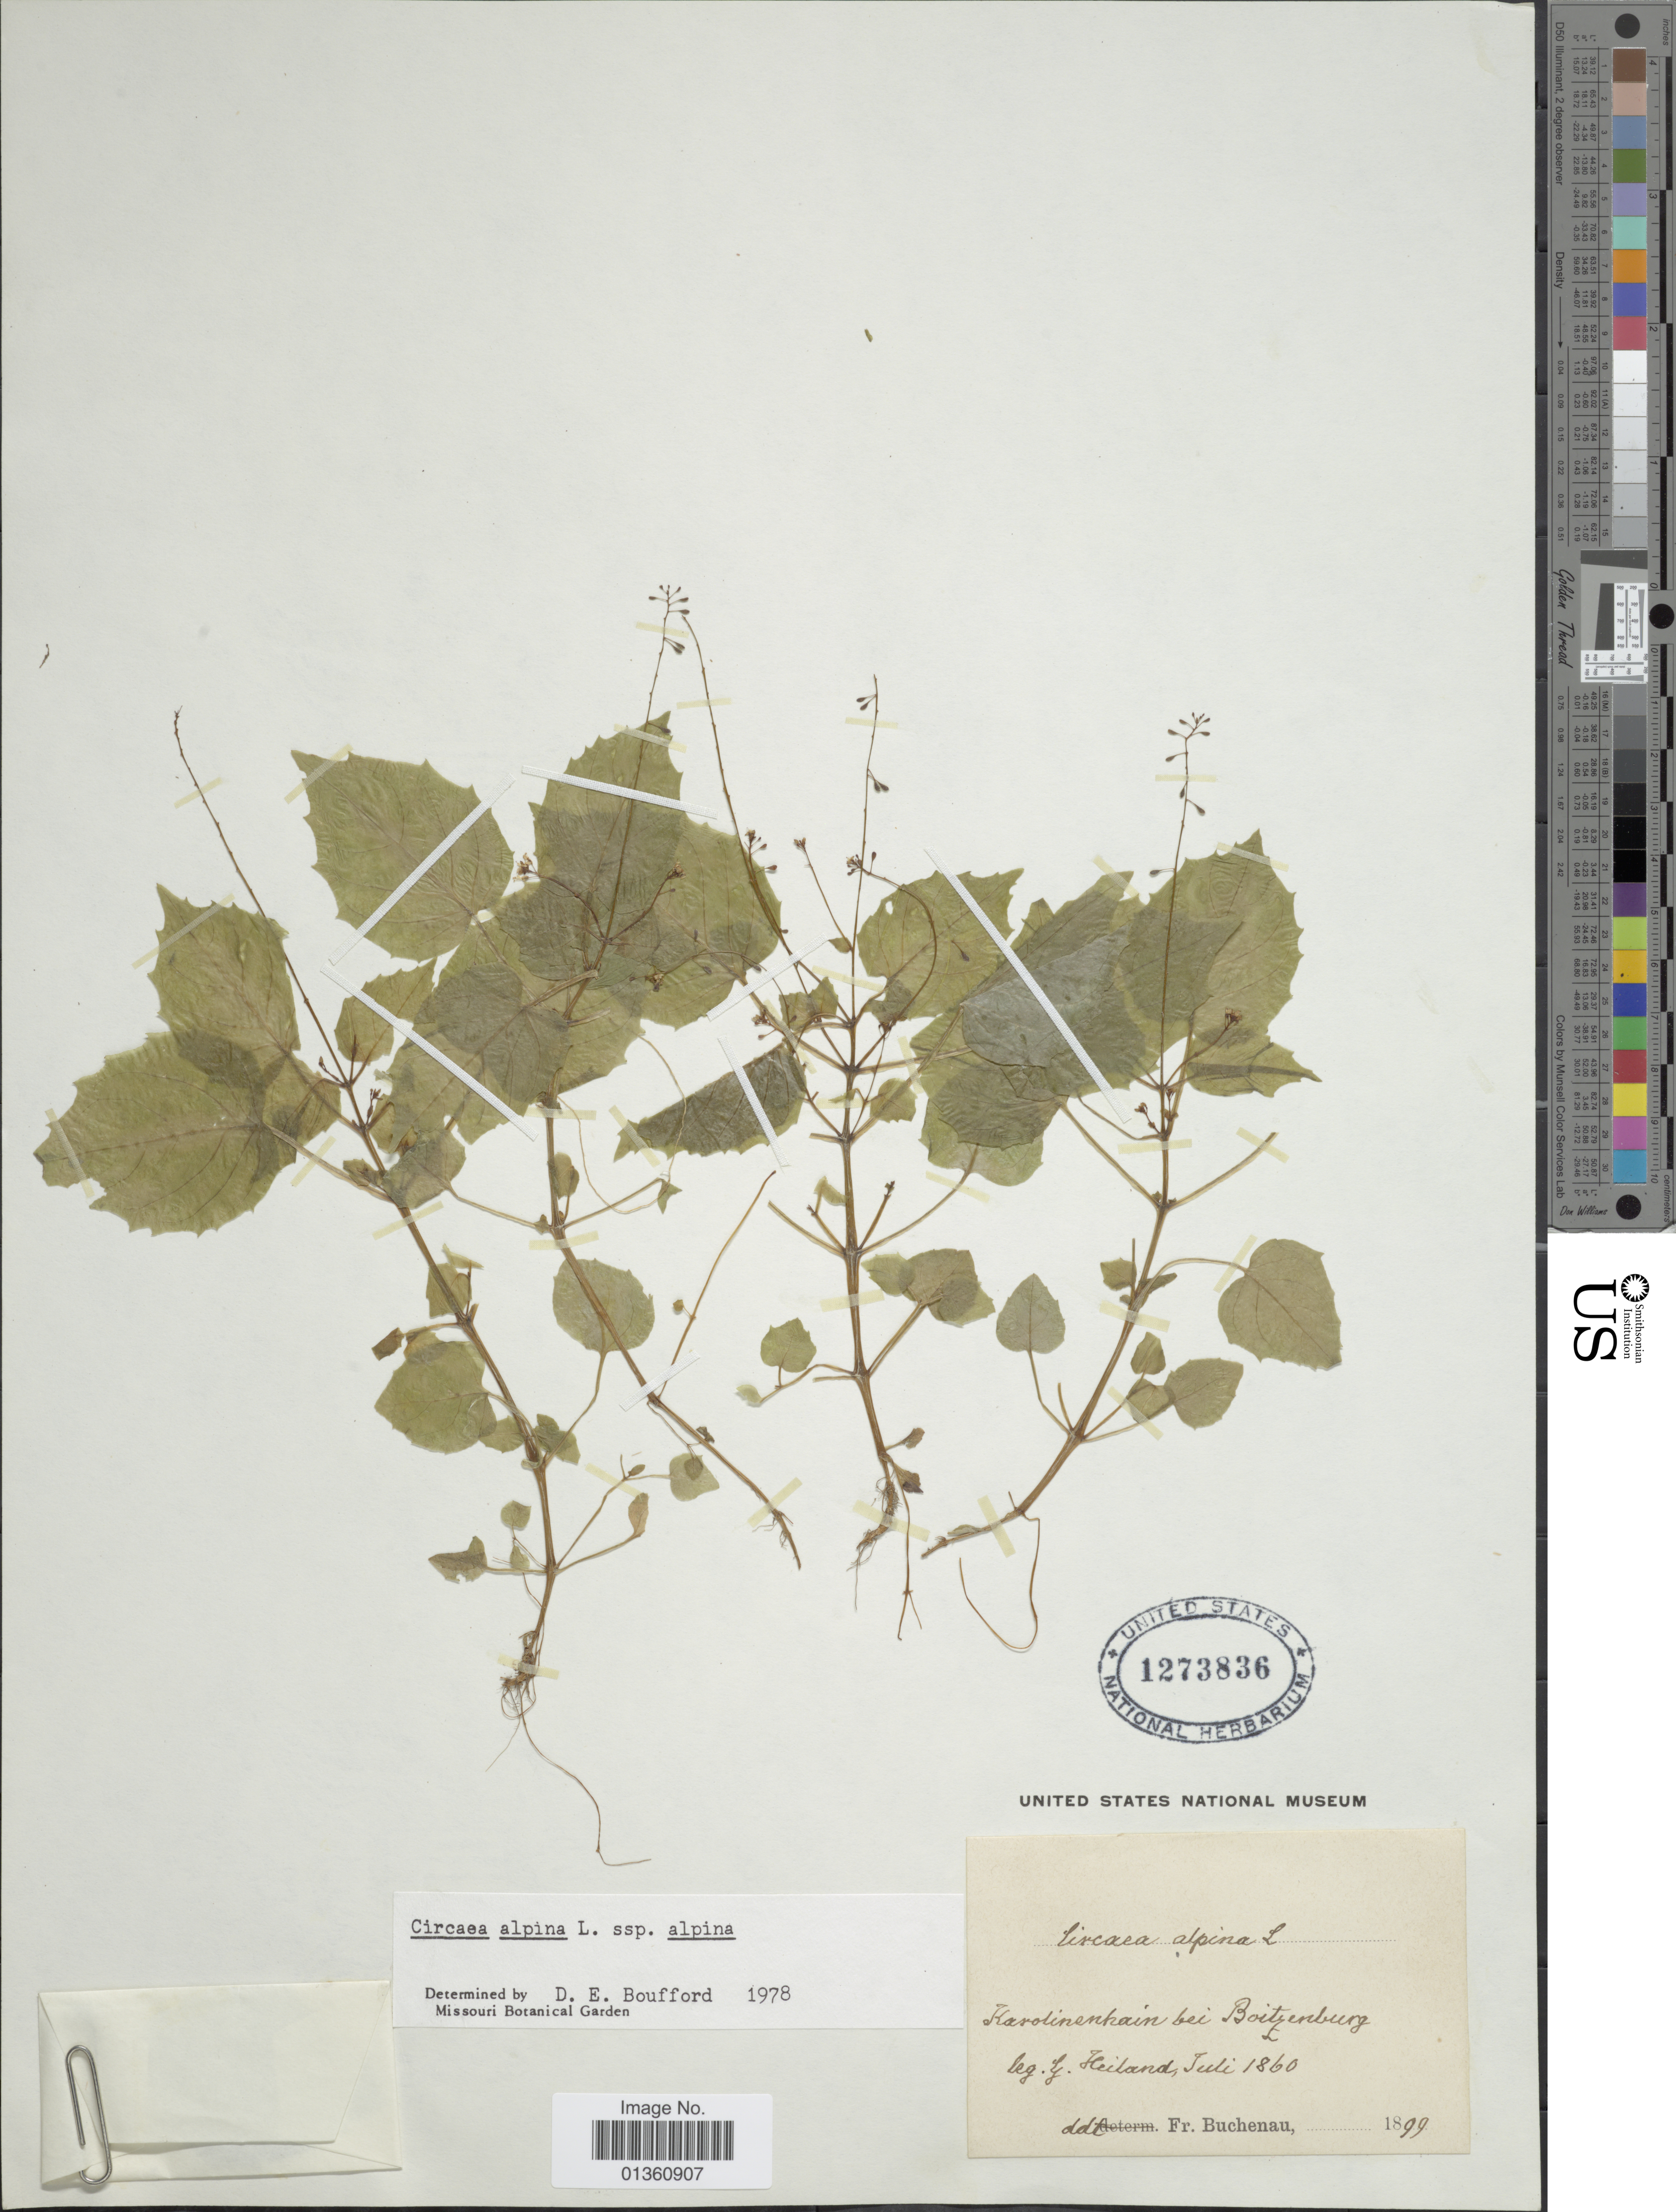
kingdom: Plantae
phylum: Tracheophyta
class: Magnoliopsida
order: Myrtales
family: Onagraceae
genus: Circaea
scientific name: Circaea alpina subsp. alpina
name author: L.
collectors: -. Heiland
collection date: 1860-07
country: Germany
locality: Karolinenhain bei Boitzenburg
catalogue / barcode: US 1273836